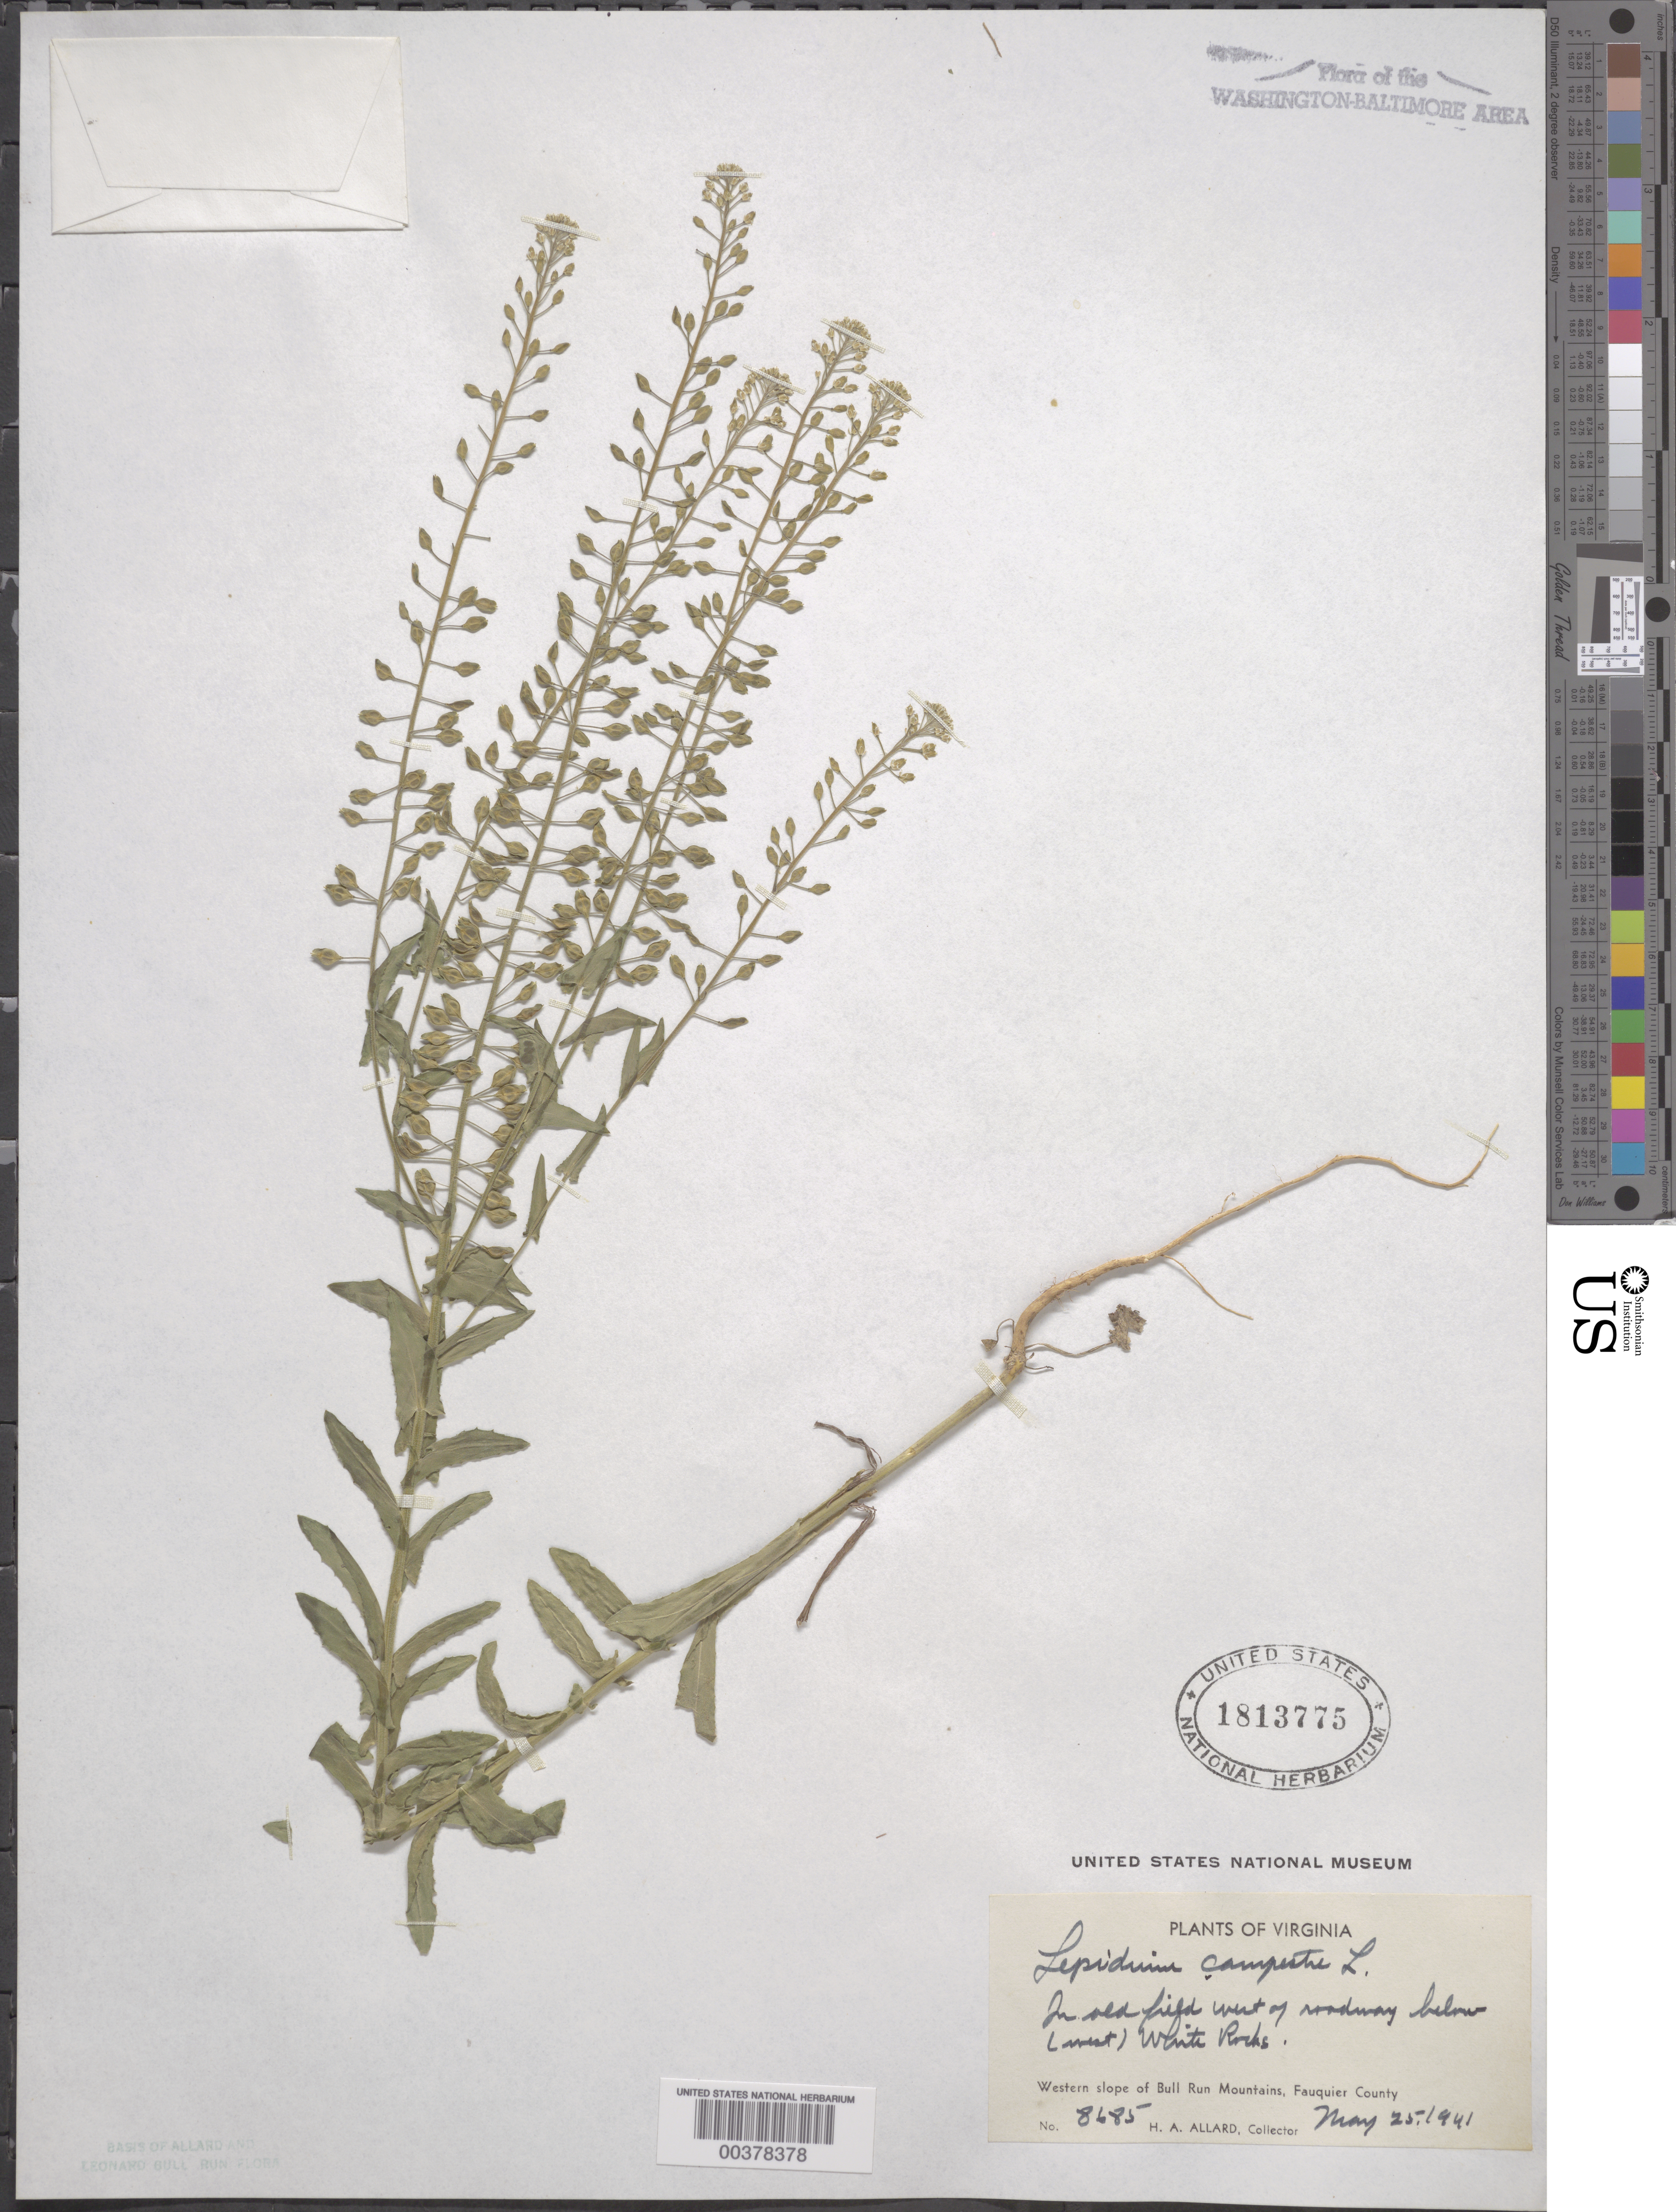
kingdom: Plantae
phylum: Tracheophyta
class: Magnoliopsida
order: Brassicales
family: Brassicaceae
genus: Lepidium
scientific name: Lepidium campestre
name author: (L.) W.T. Aiton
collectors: H. A. Allard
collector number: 8685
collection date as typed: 25 May 1941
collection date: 1941-05-25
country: United States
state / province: Virginia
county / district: Fauquier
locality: Below White Rocks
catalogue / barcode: US 1813775